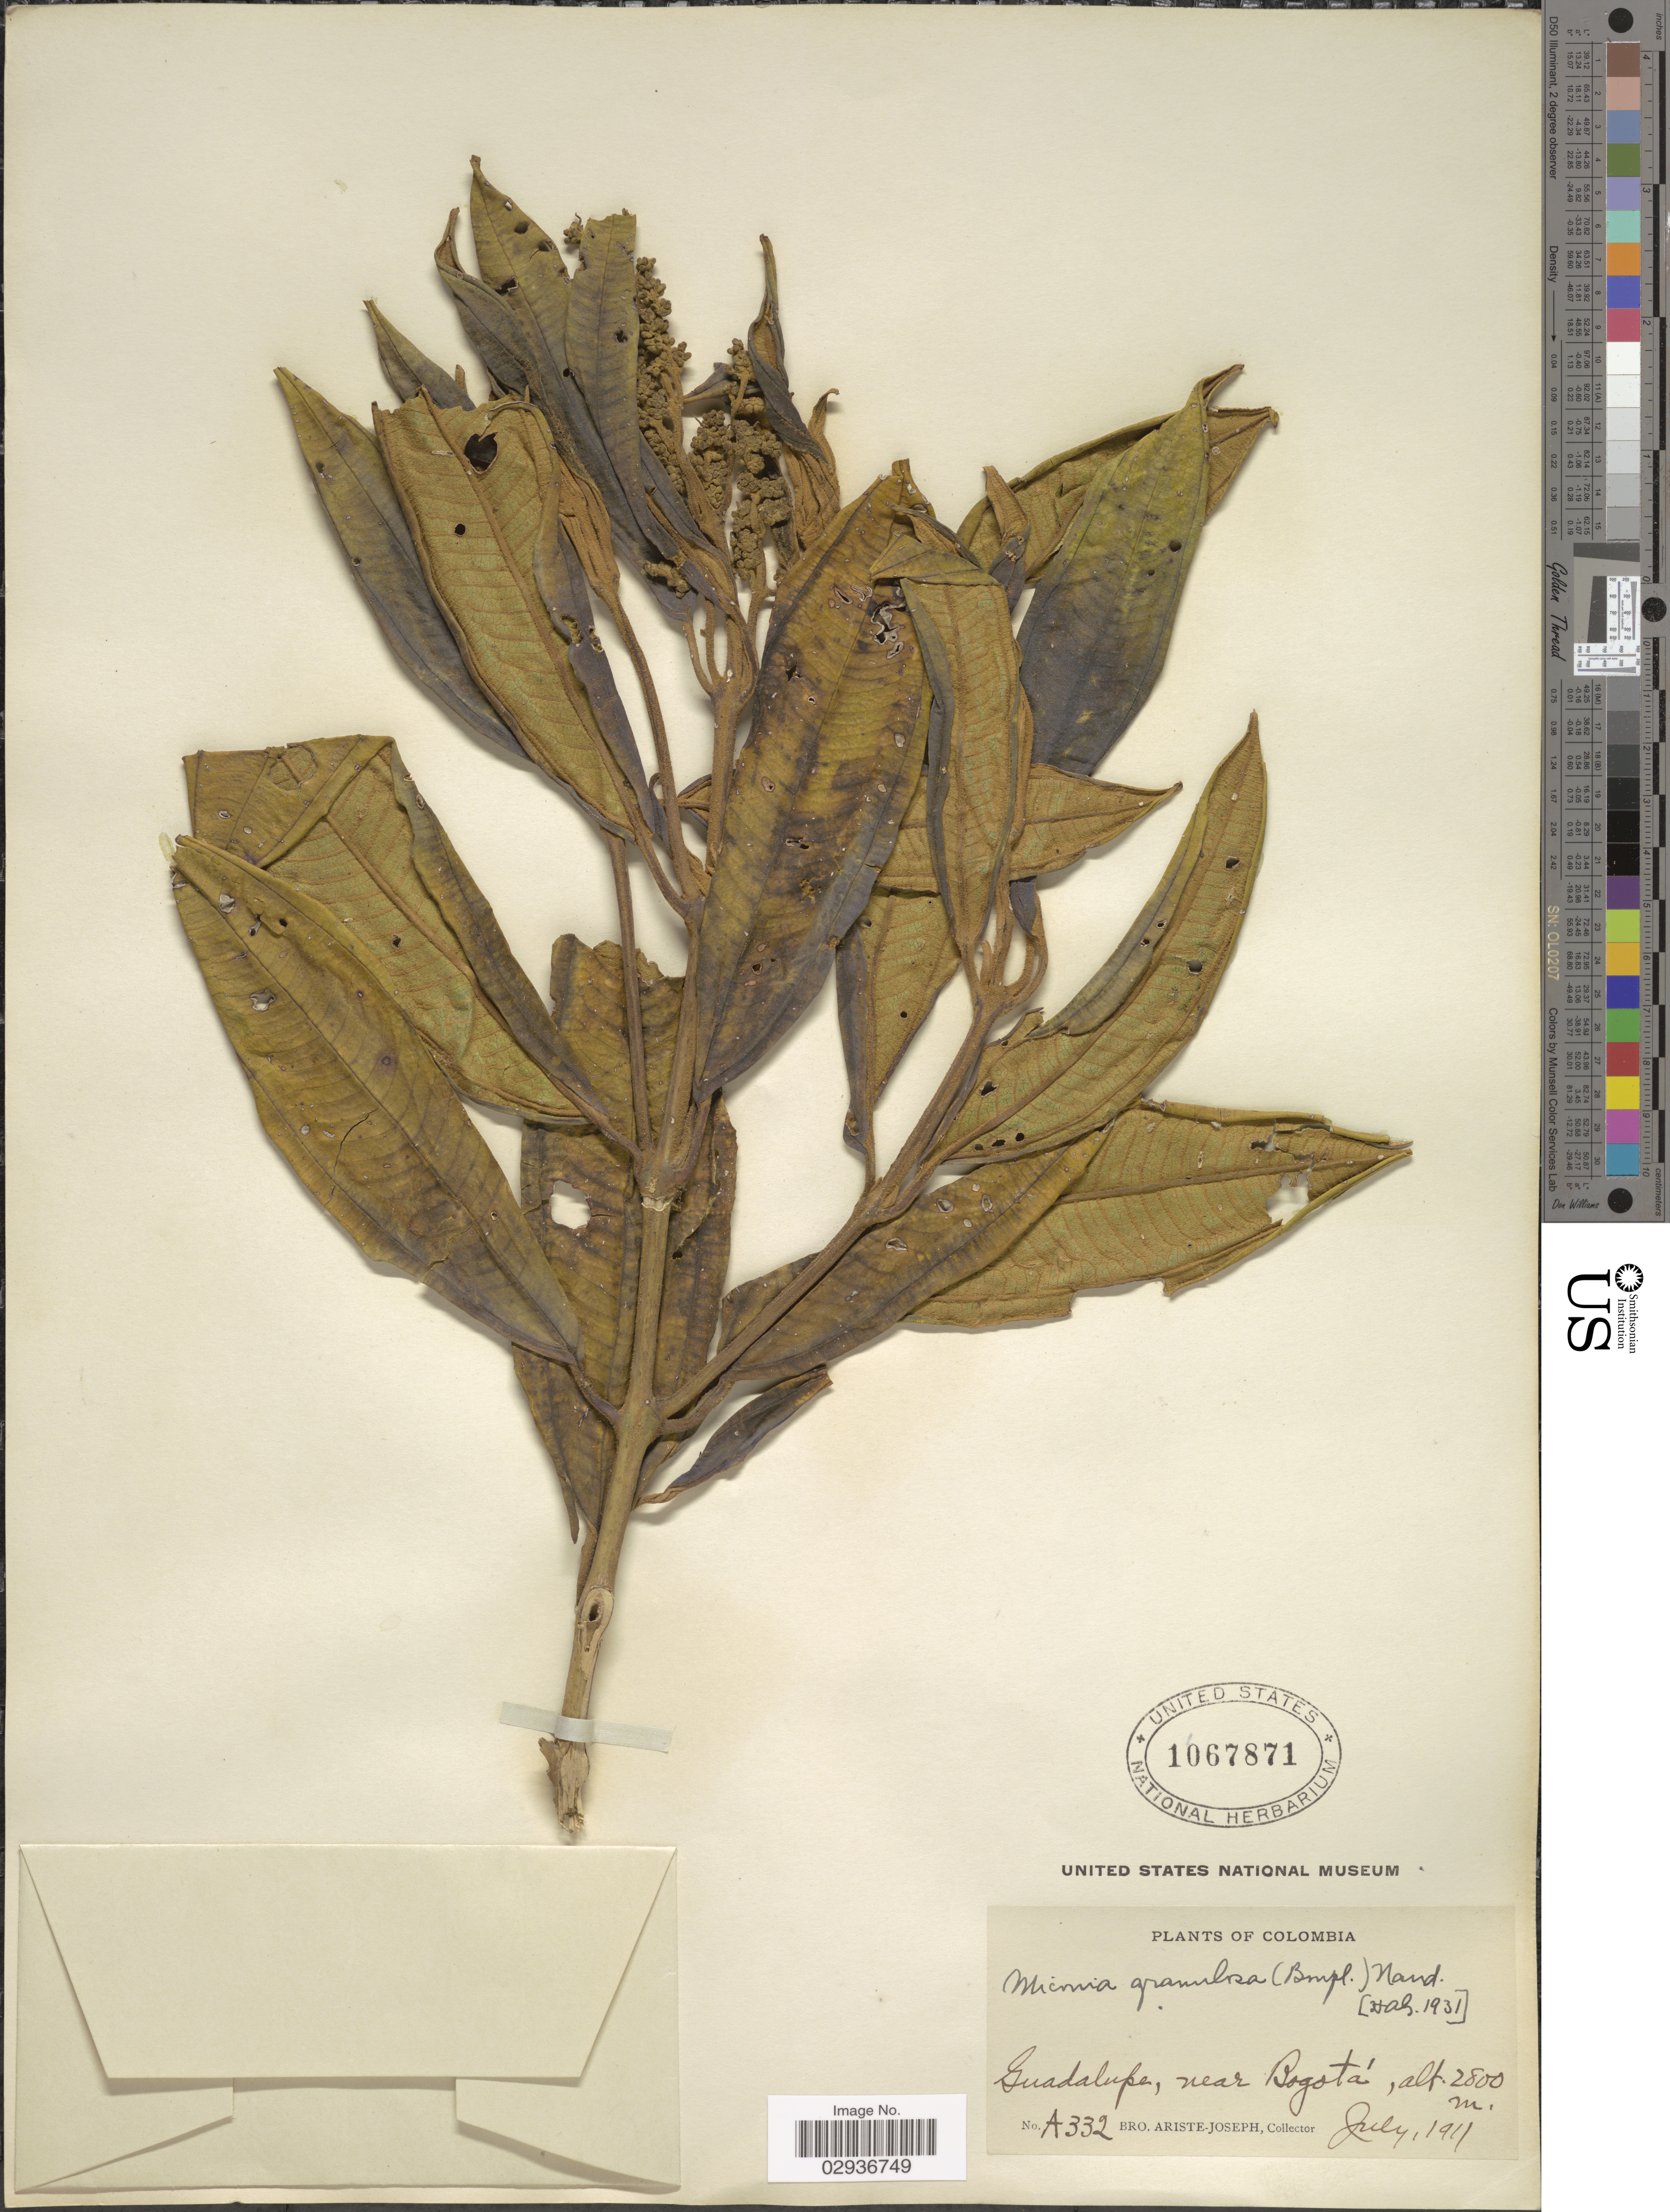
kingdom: Plantae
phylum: Tracheophyta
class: Magnoliopsida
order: Myrtales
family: Melastomataceae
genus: Miconia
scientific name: Miconia biappendiculata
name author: (Naudin) L. Uribe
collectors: Bro. Ariste-Joseph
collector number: A332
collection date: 1911-07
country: Colombia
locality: Guadalupe, near Bogotá.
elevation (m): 2800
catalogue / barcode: US 1067871